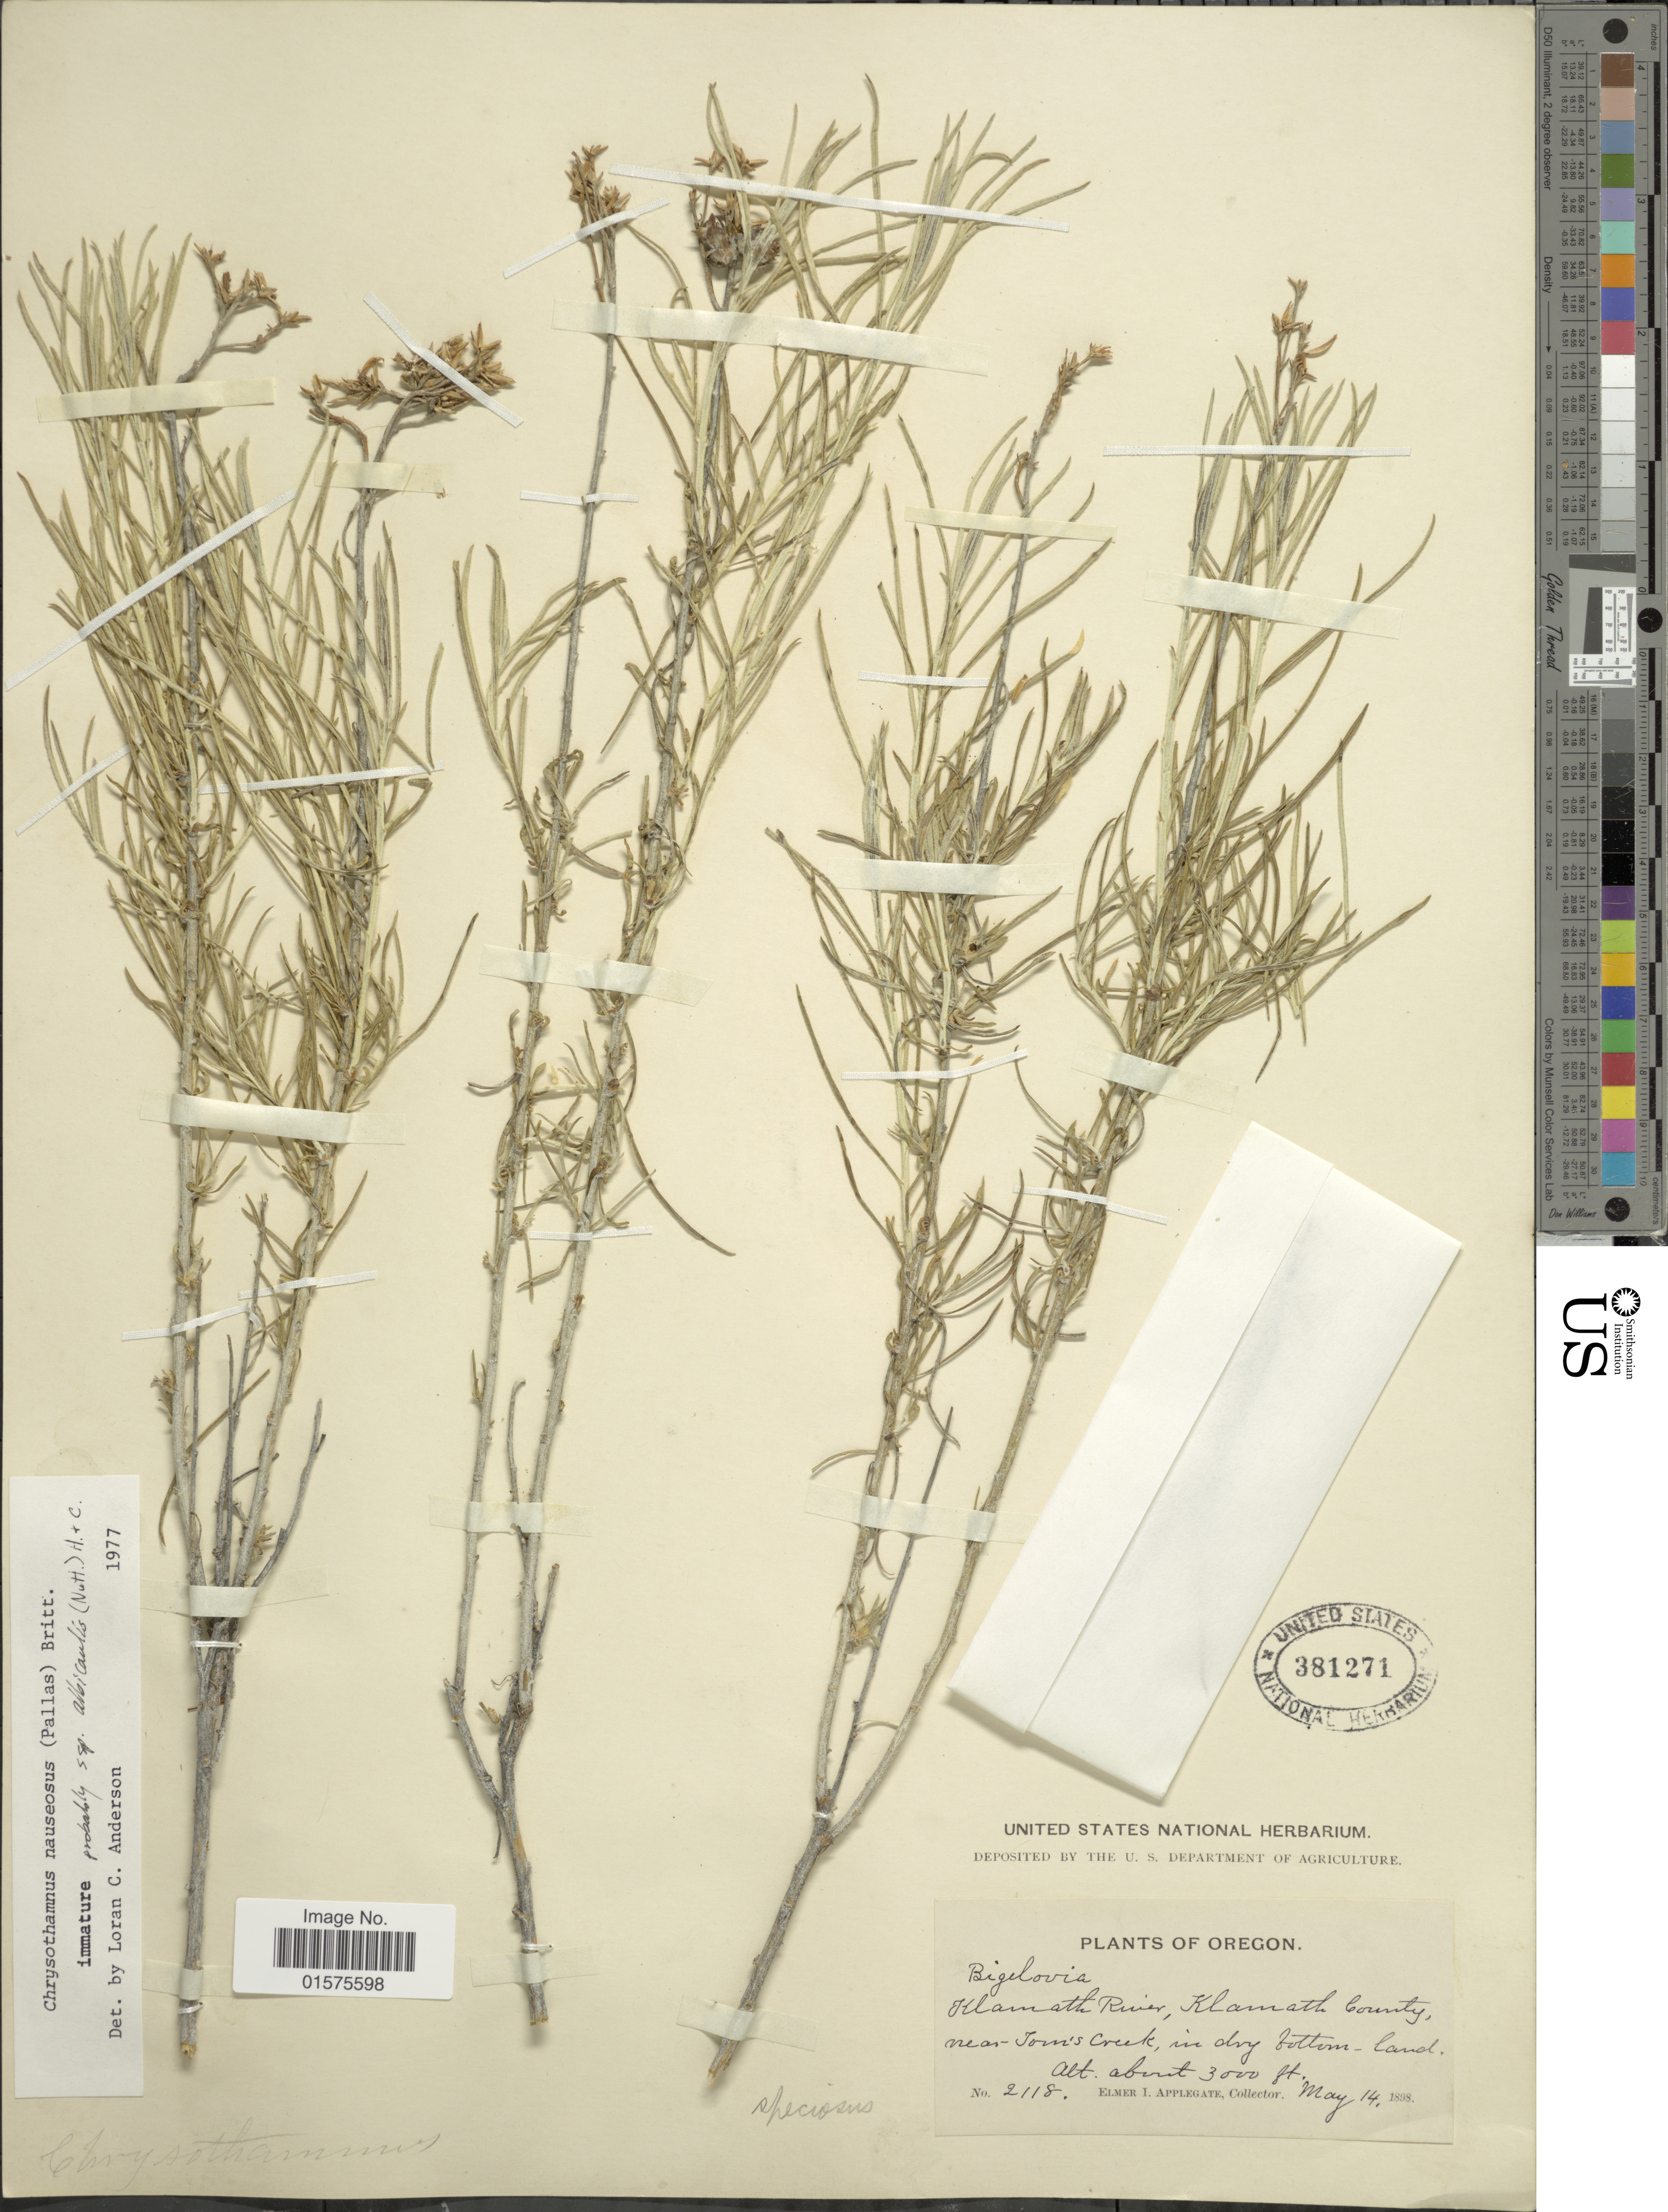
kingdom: Plantae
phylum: Tracheophyta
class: Magnoliopsida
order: Asterales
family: Asteraceae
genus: Ericameria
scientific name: Ericameria nauseosa var. speciosa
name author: (Nutt.) G.L. Nesom & G.I. Baird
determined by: Urbatsch, Lowell E., Curator (LSU), Louisiana State University (UNITED STATES)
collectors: E. I. Applegate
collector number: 2118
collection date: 1898-05-14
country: United States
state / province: Oregon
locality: Klamath River, Klamath County, near Tom's Creek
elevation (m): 914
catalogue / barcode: US 381271